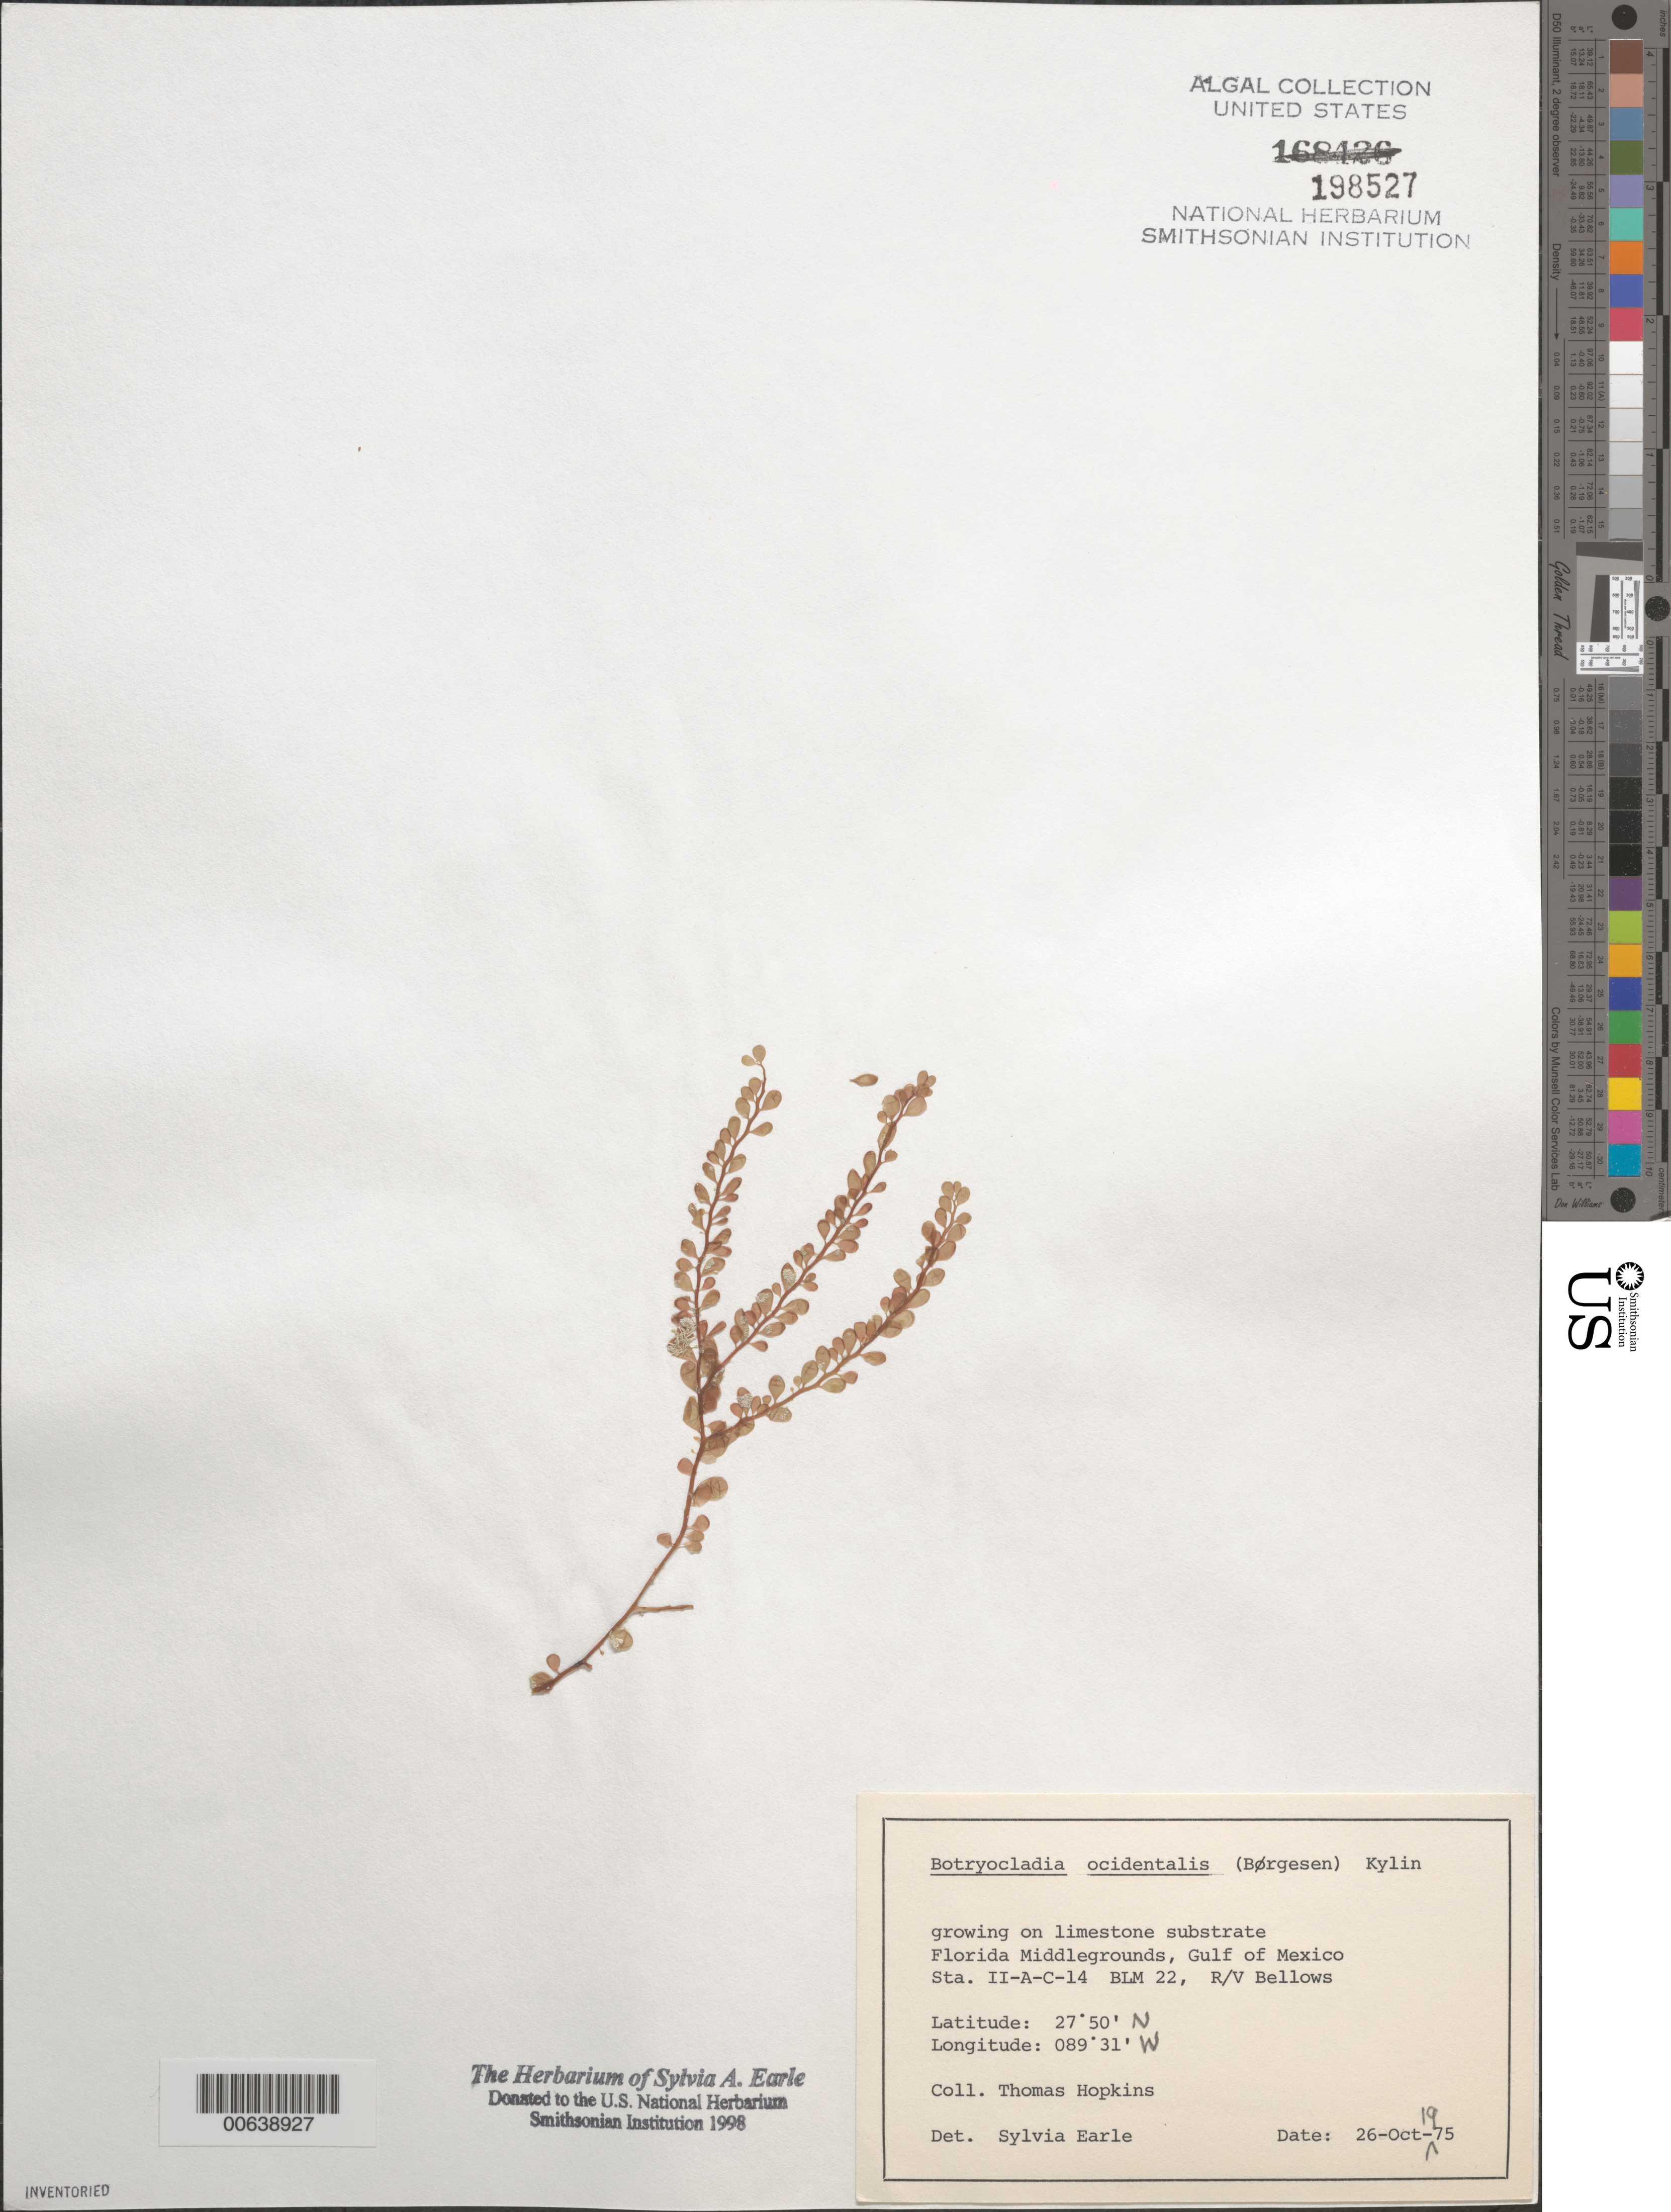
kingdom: Plantae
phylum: Rhodophyta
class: Florideophyceae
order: Rhodymeniales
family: Rhodymeniaceae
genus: Botryocladia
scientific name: Botryocladia occidentalis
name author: (Børgesen) Kylin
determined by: Earle, S. A.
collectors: T. Hopkins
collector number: Station Ii-a-c-14 & BLM 22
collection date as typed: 26 Oct 1975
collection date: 1975-10-26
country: United States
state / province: Florida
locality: Florida Middle Grounds, Gulf of Mexico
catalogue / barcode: US 198527